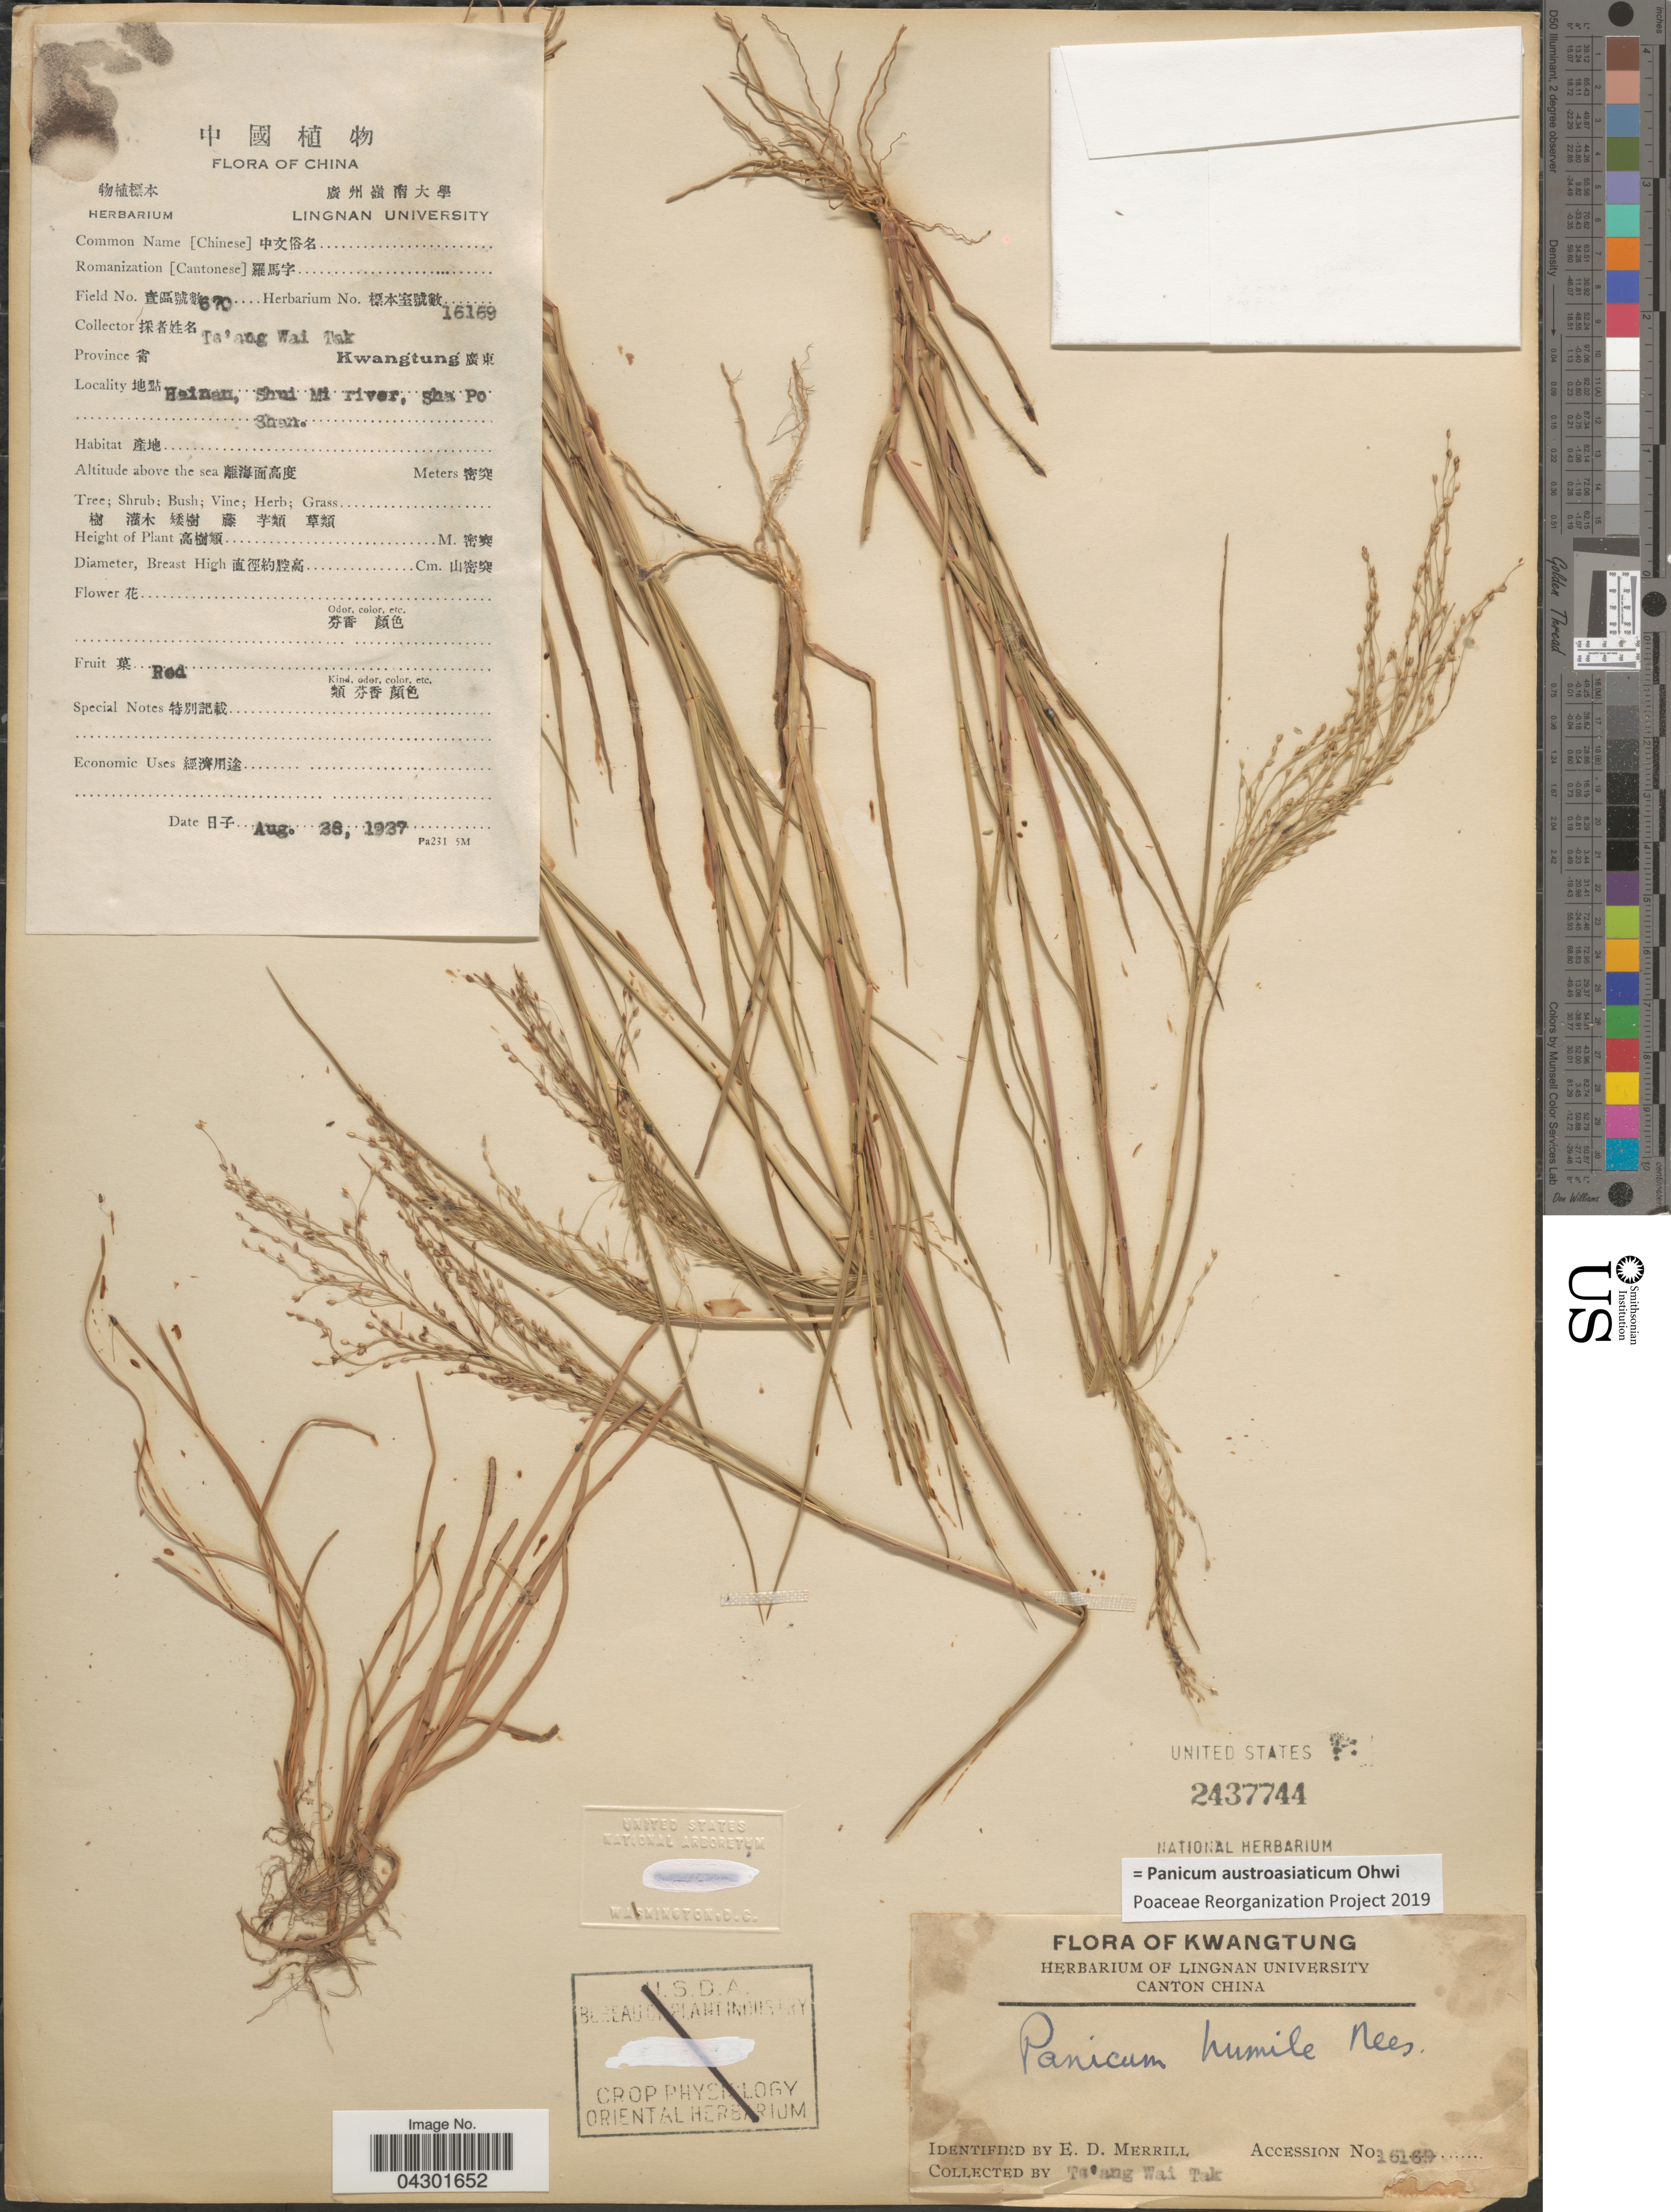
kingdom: Plantae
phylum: Tracheophyta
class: Liliopsida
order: Poales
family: Poaceae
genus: Panicum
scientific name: Panicum austroasiaticum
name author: Ohwi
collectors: W. T. Tsang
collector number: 670?/16169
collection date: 1937-08-28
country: China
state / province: Guangdong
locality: Hainan, Shui Mi river, Sha Po Shan.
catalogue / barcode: US 2437744